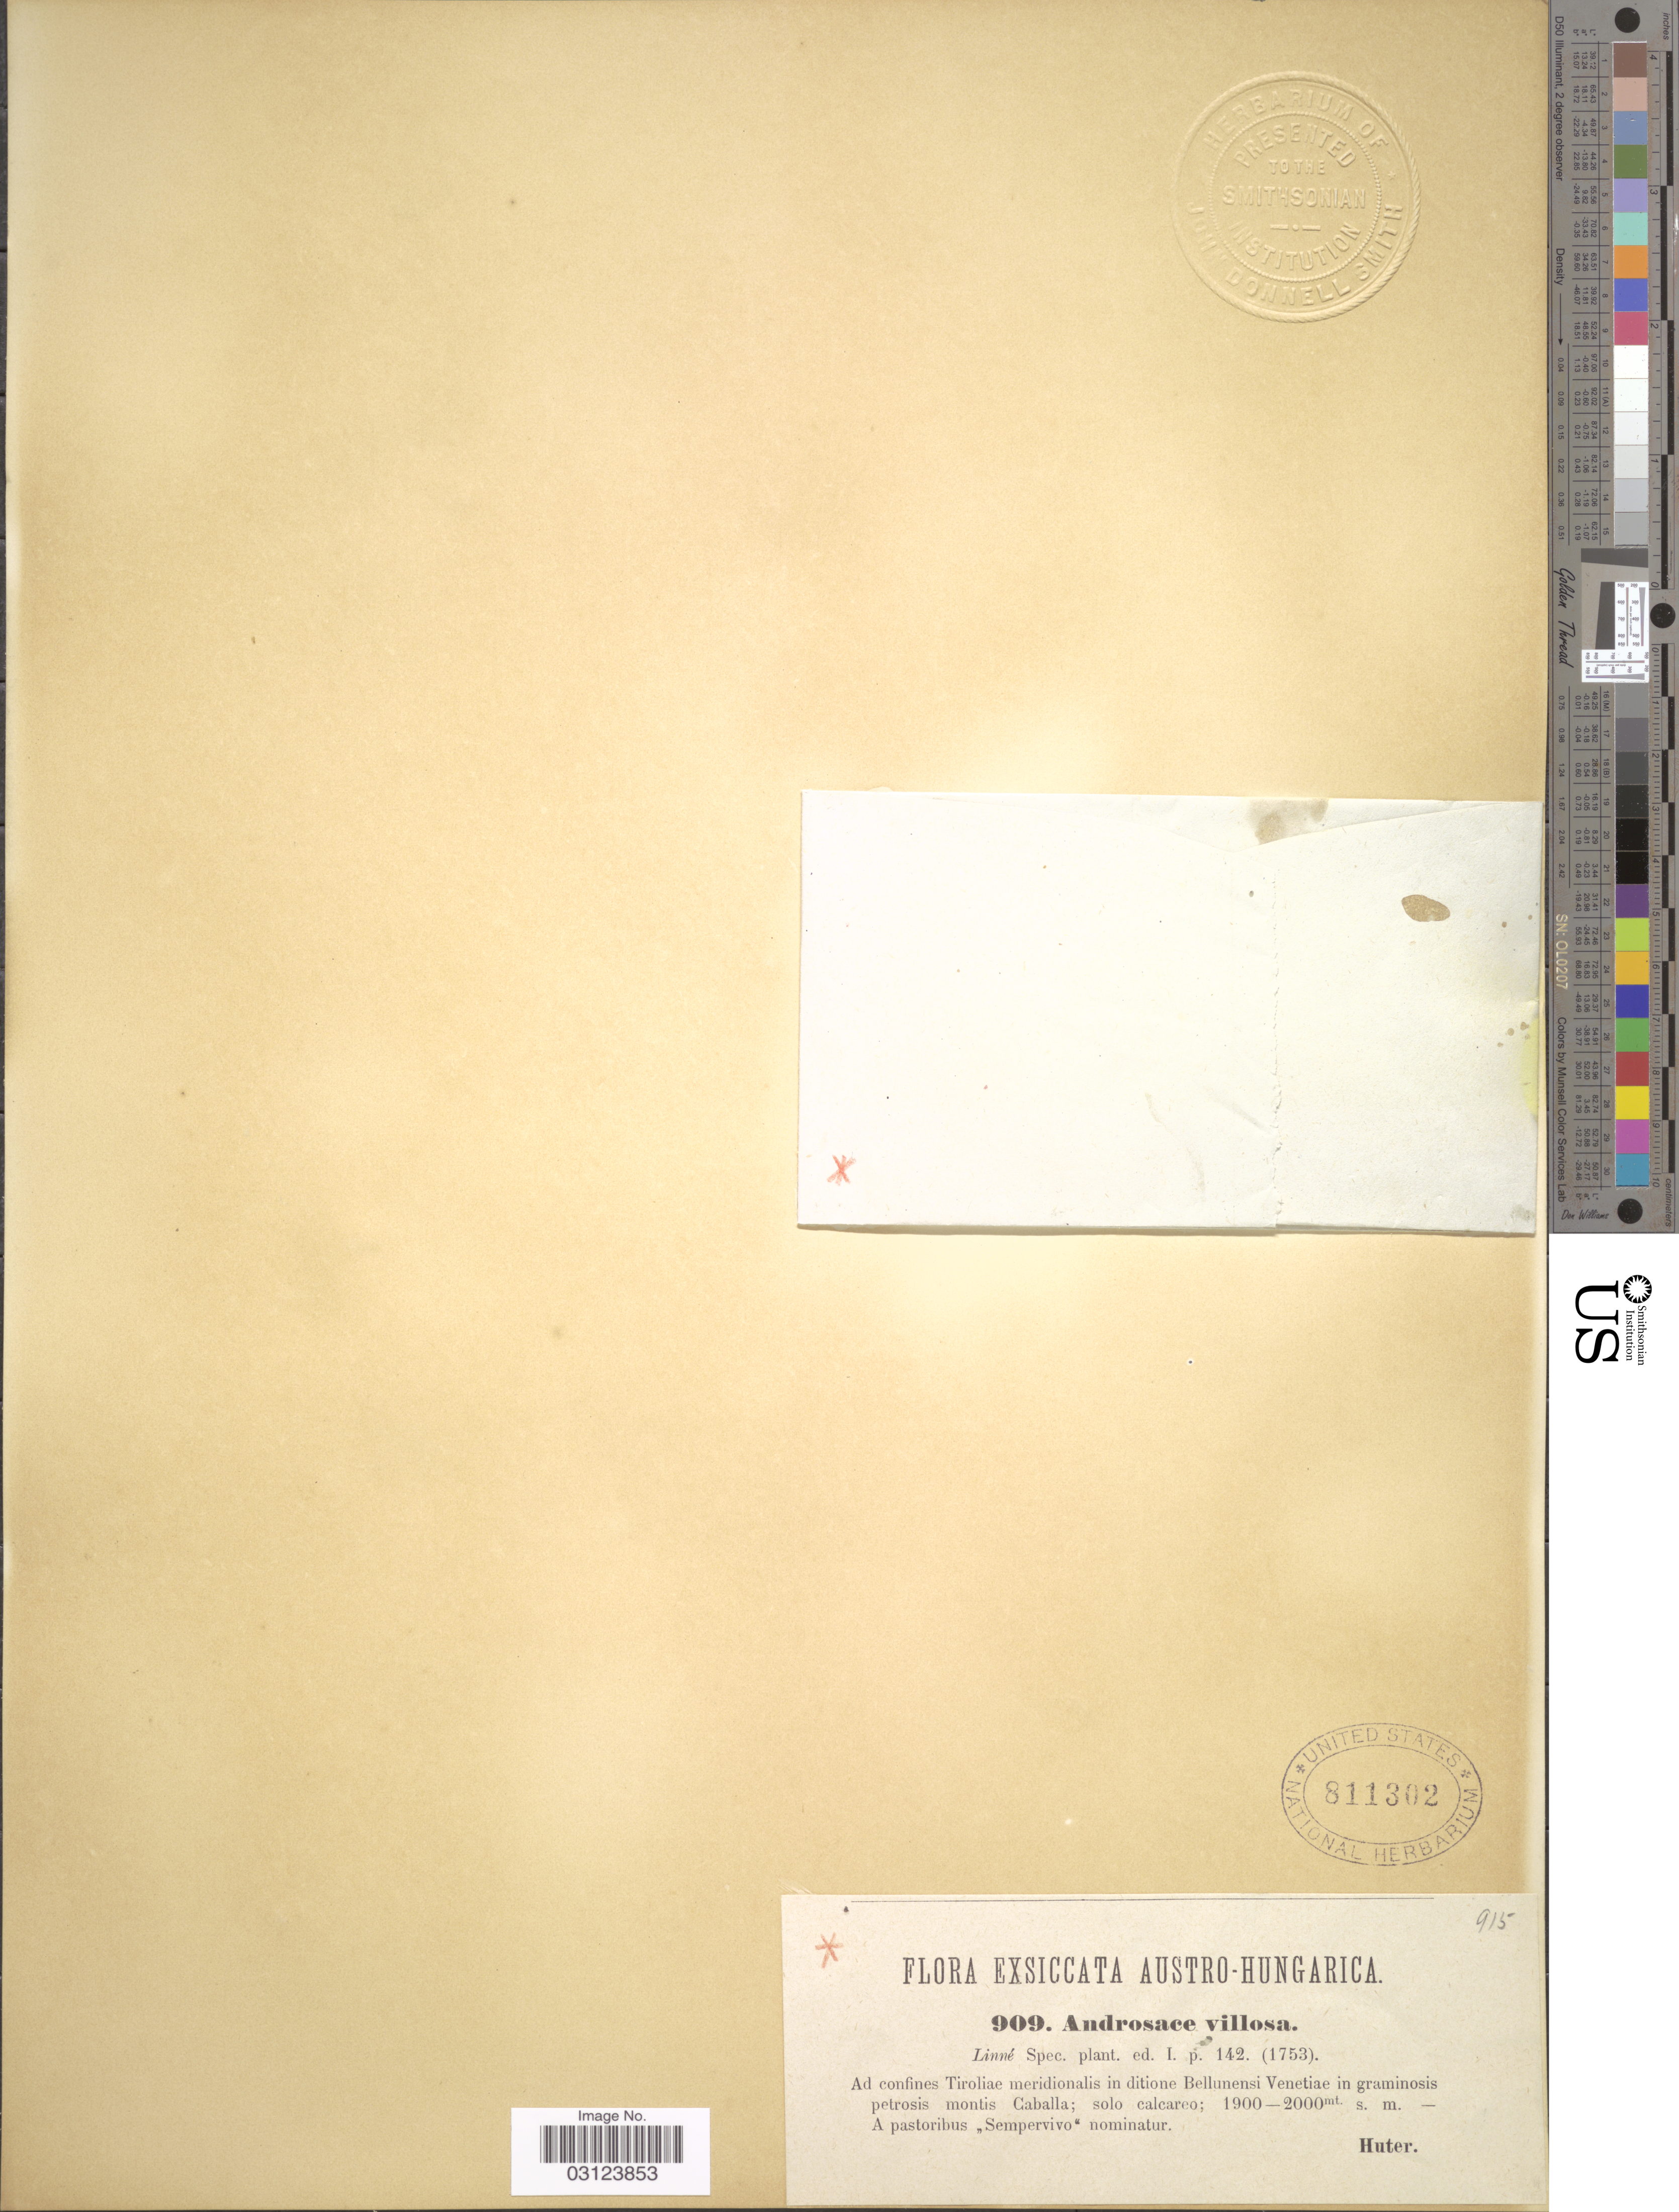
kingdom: Plantae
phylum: Tracheophyta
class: Magnoliopsida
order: Ericales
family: Primulaceae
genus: Androsace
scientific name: Androsace villosa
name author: L.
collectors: -. Huter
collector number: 909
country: Italy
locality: Ad confines Tiroliae meridionalis in ditione Bellunensi Venetiae in graminosis petrosis montis Caballa.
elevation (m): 1900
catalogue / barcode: US 811302